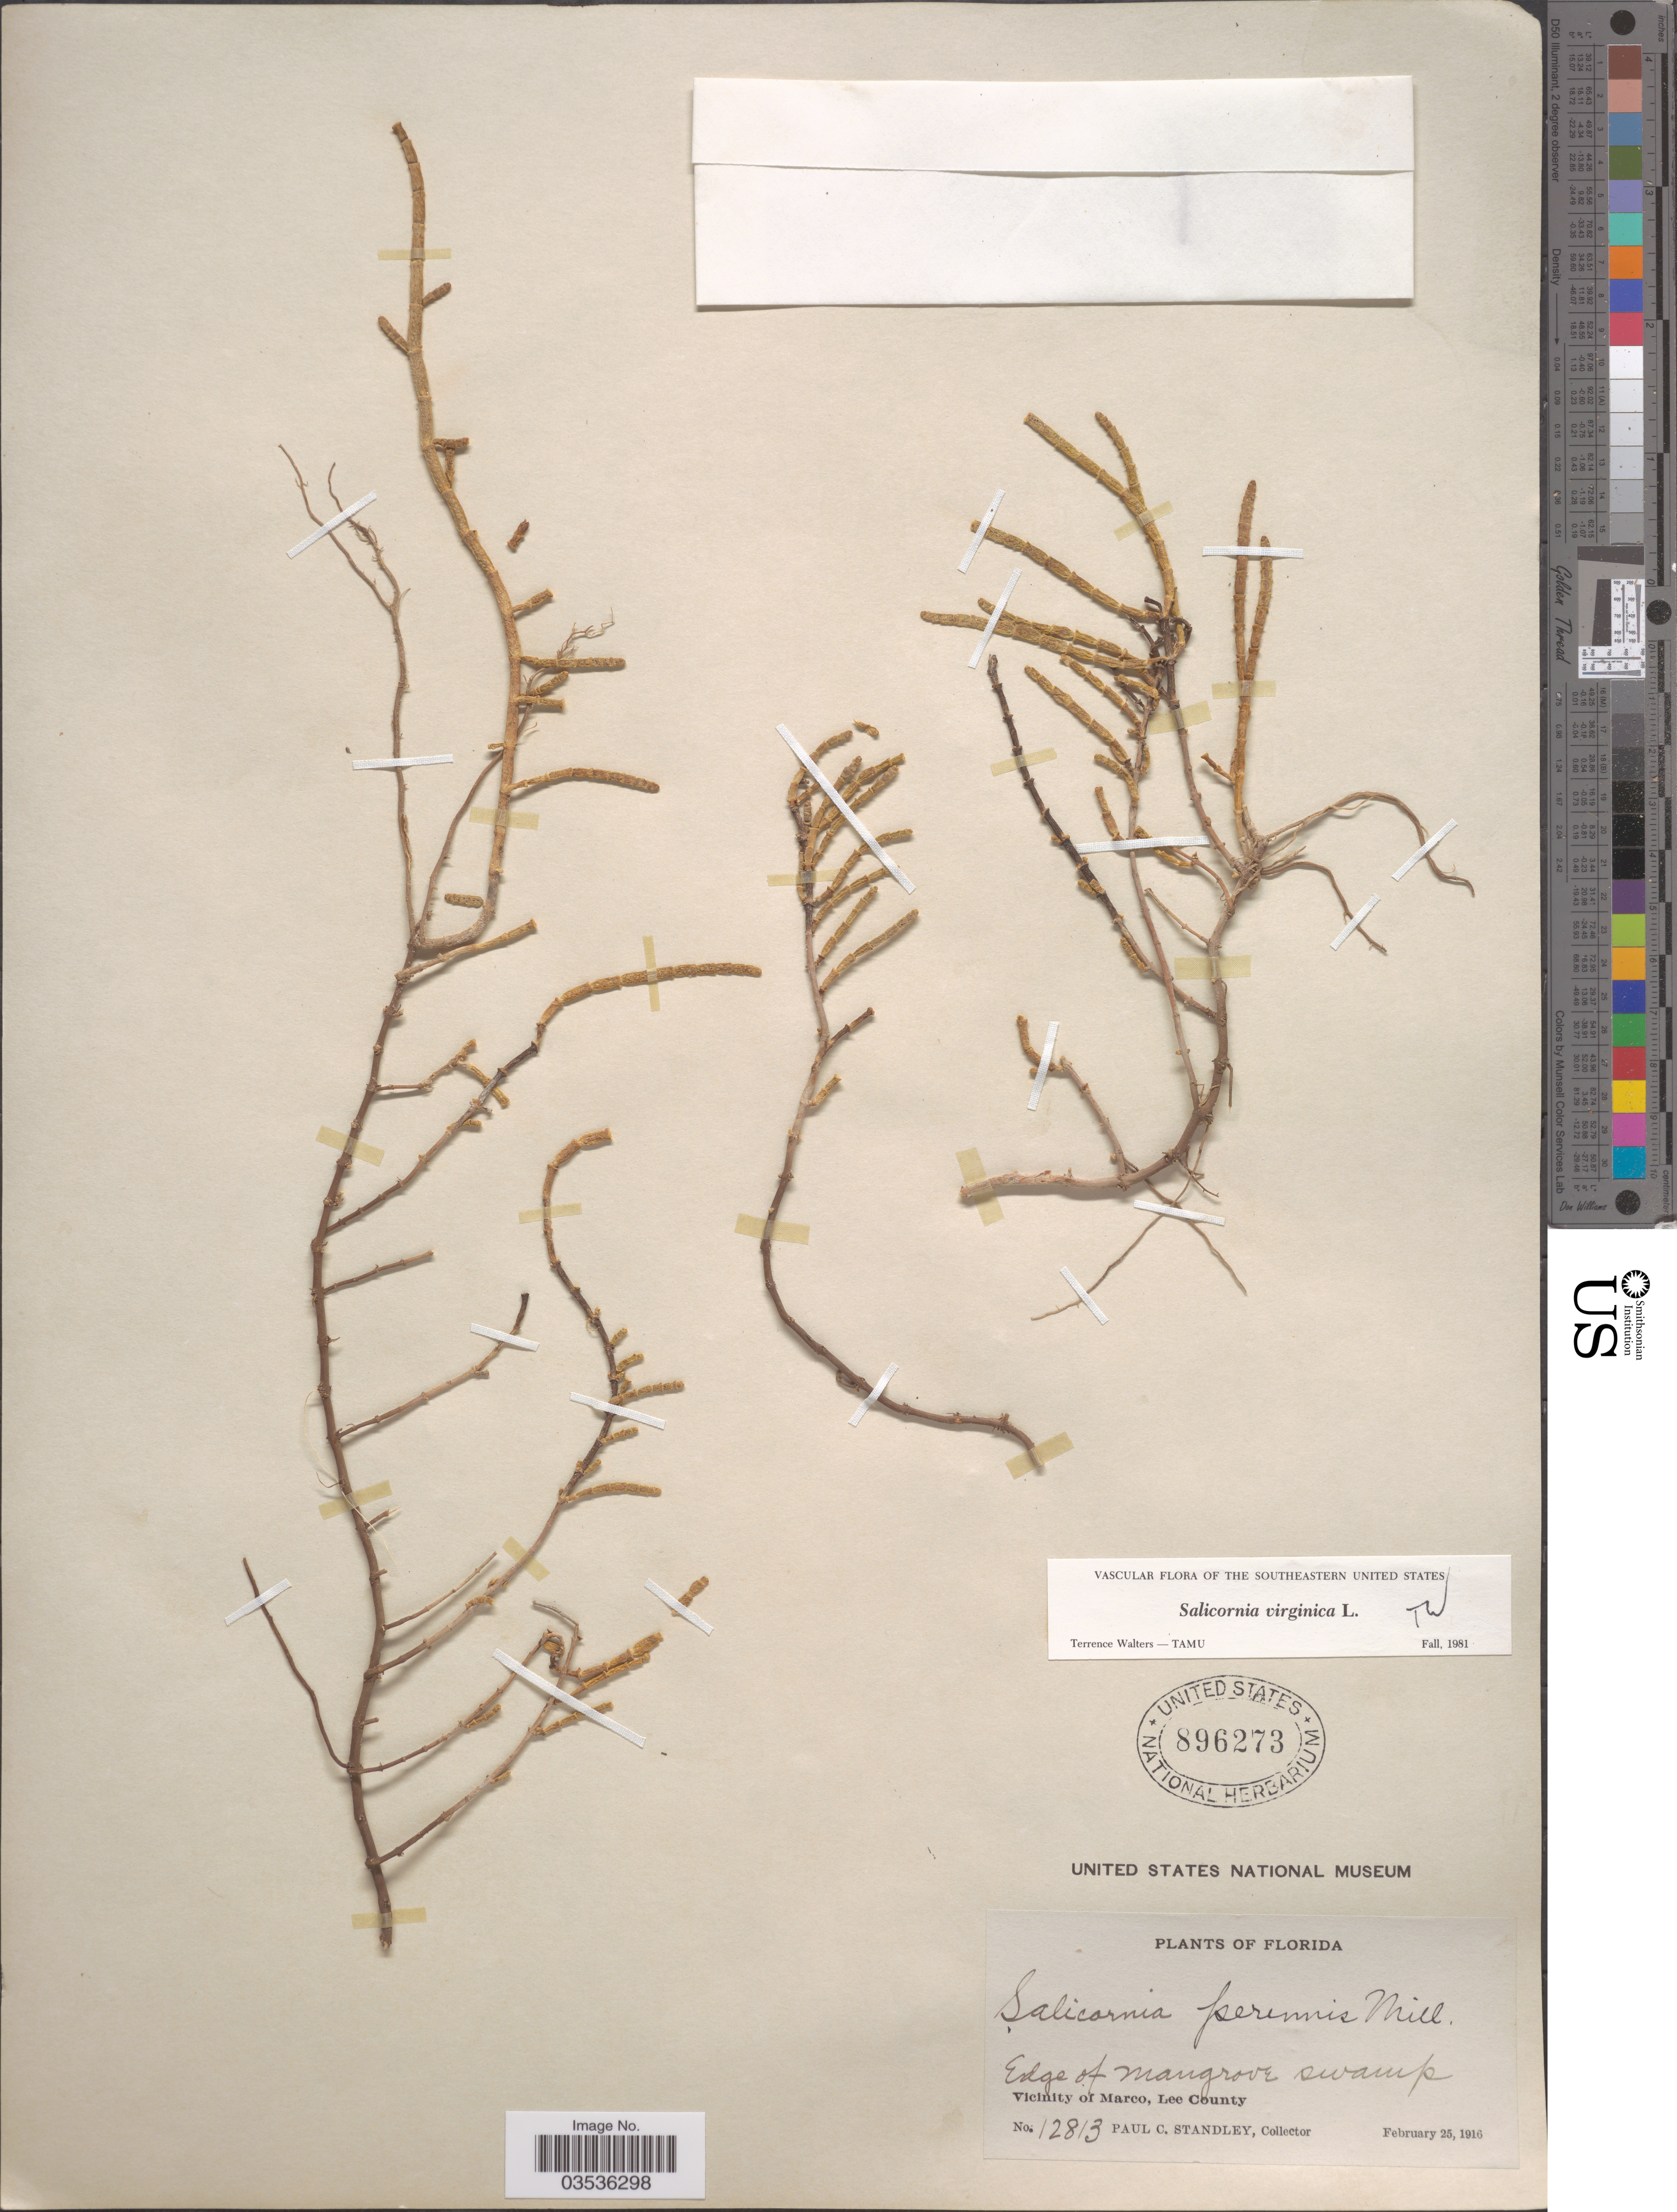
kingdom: Plantae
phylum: Tracheophyta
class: Magnoliopsida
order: Caryophyllales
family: Amaranthaceae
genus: Salicornia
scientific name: Salicornia ambigua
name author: Michx.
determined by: Strong, Mark T., (BOT), Smithsonian Institution - National Museum of Natural History (UNITED STATES)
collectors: P. C. Standley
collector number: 12813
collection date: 1916-02-25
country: United States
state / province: Florida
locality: Vicinity of Marco, Lee County.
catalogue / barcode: US 896273